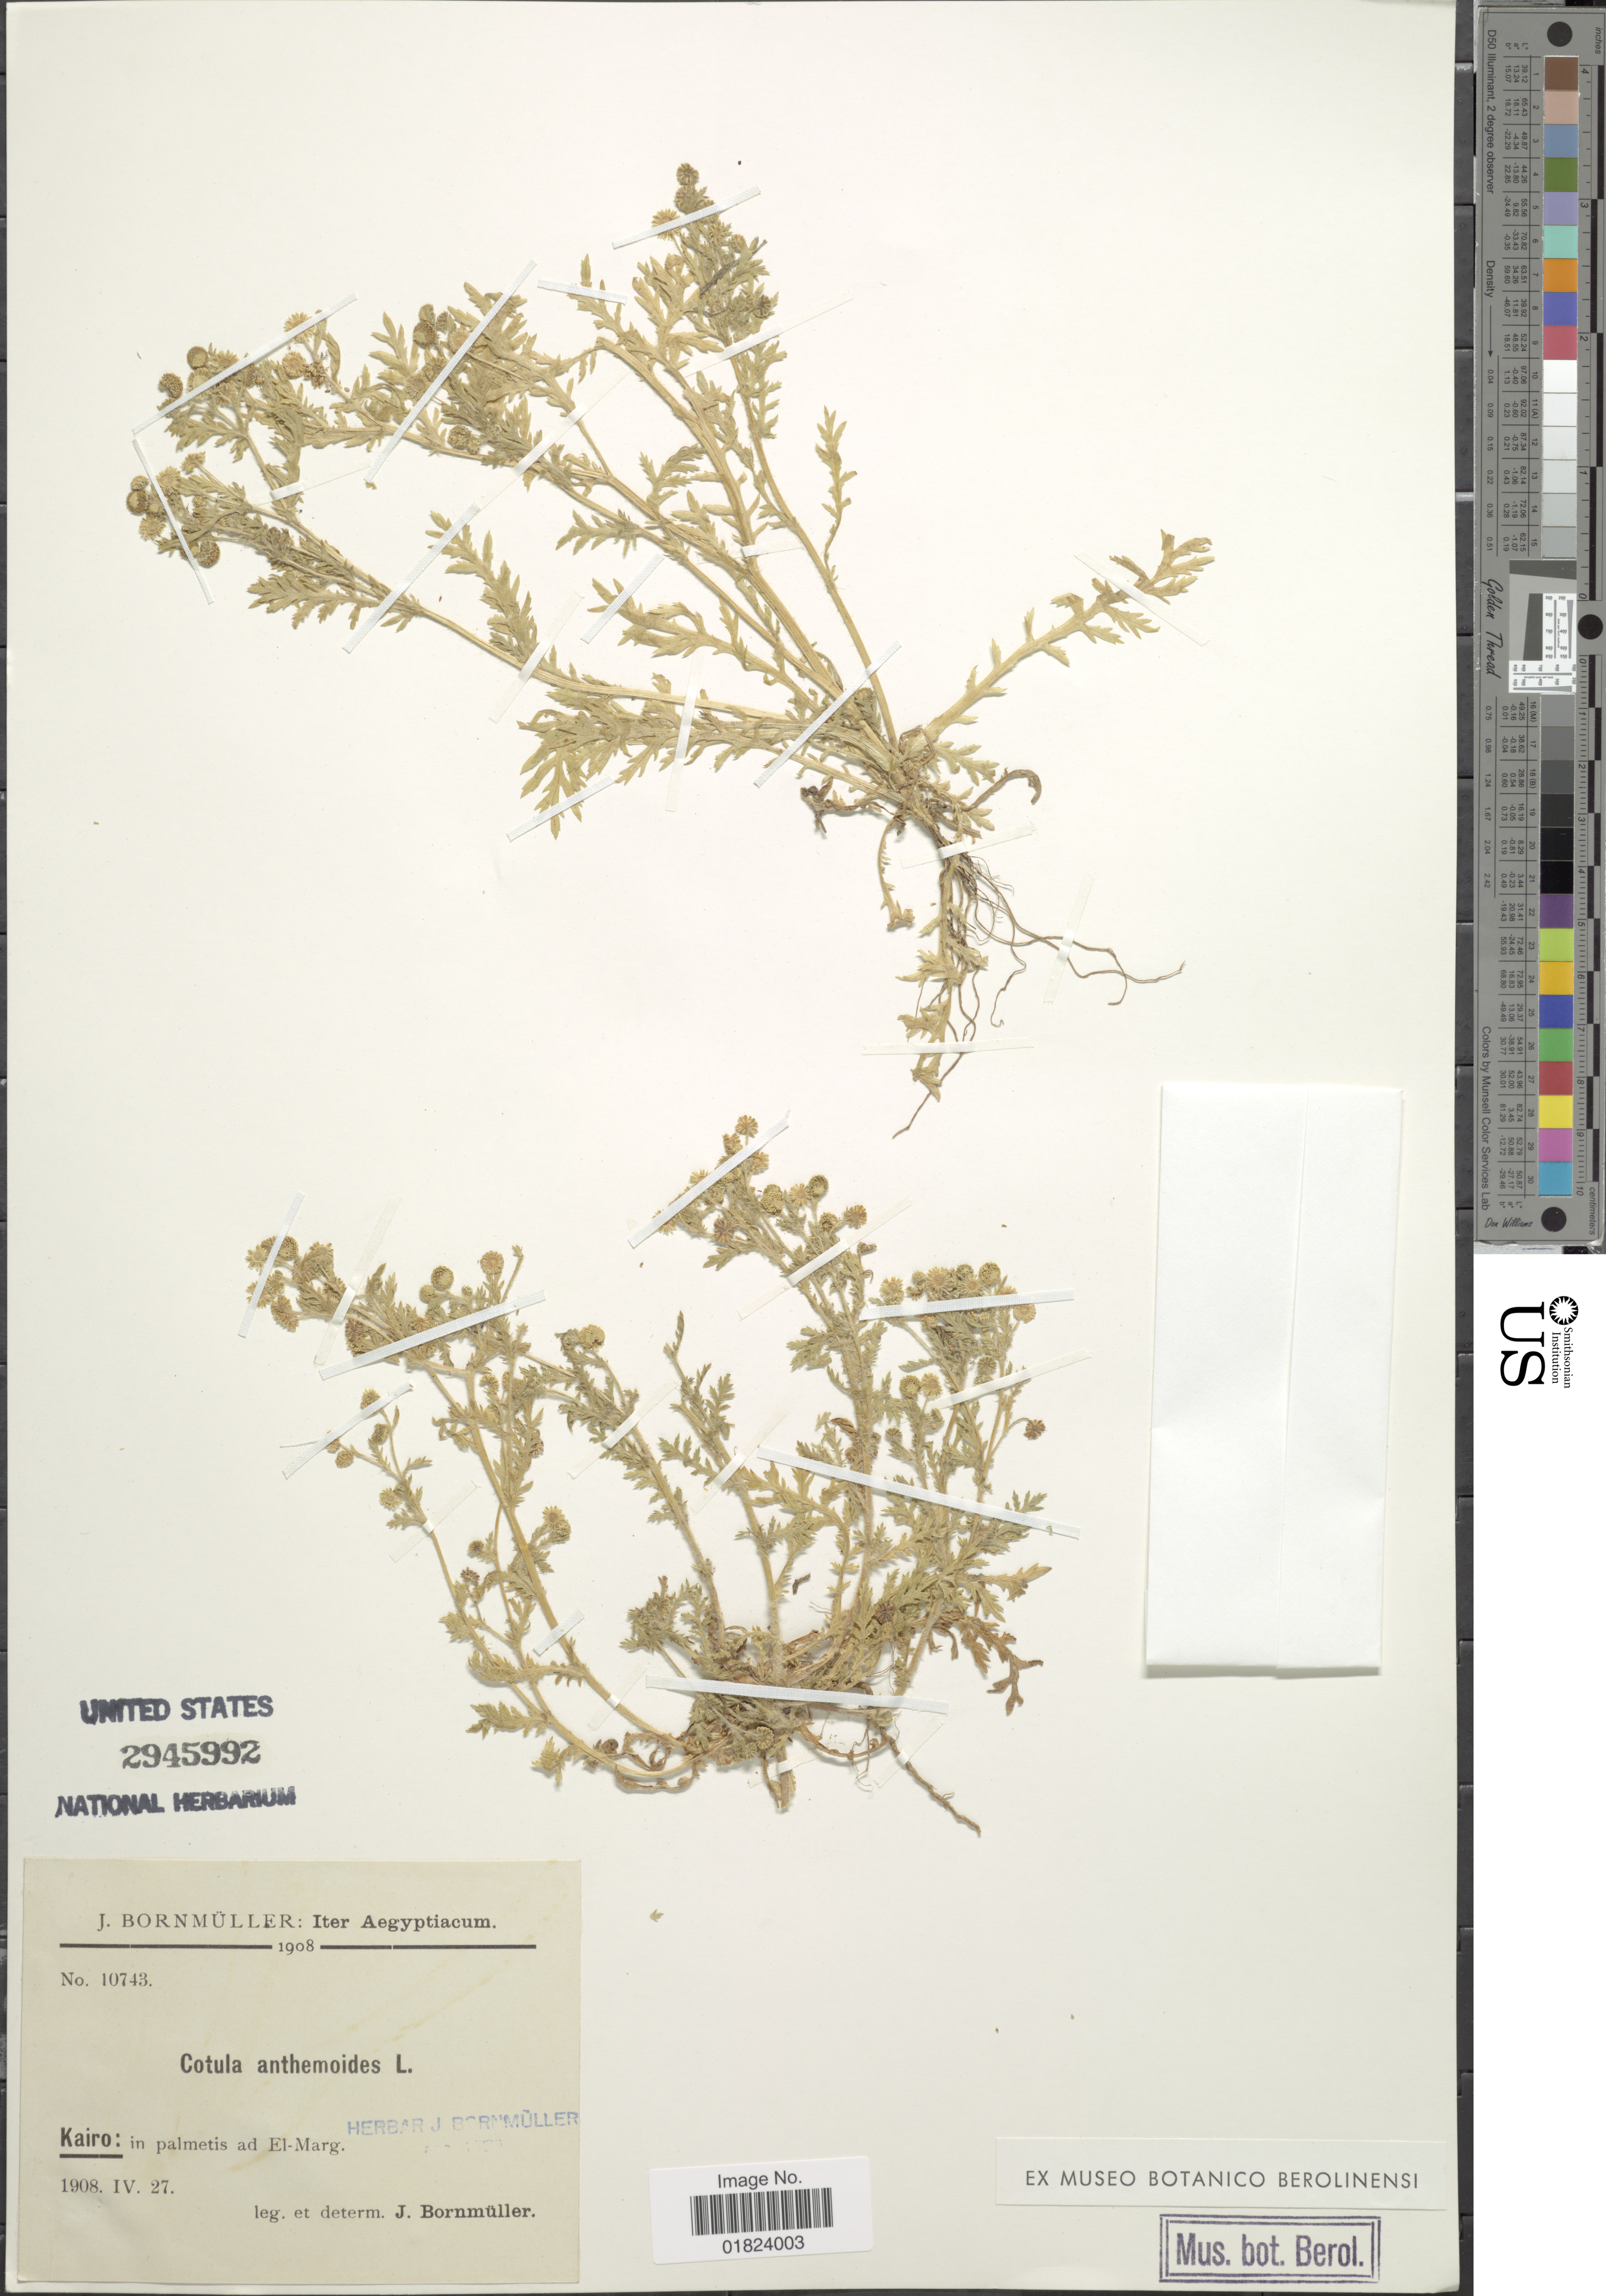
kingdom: Plantae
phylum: Tracheophyta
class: Magnoliopsida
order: Asterales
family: Asteraceae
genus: Cotula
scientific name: Cotula anthemoides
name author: L.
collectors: J. Bornmüller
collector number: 10743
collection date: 1908-04-27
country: Egypt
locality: Kairo: in palmetis ad El-Marg.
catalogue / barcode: US 2945992